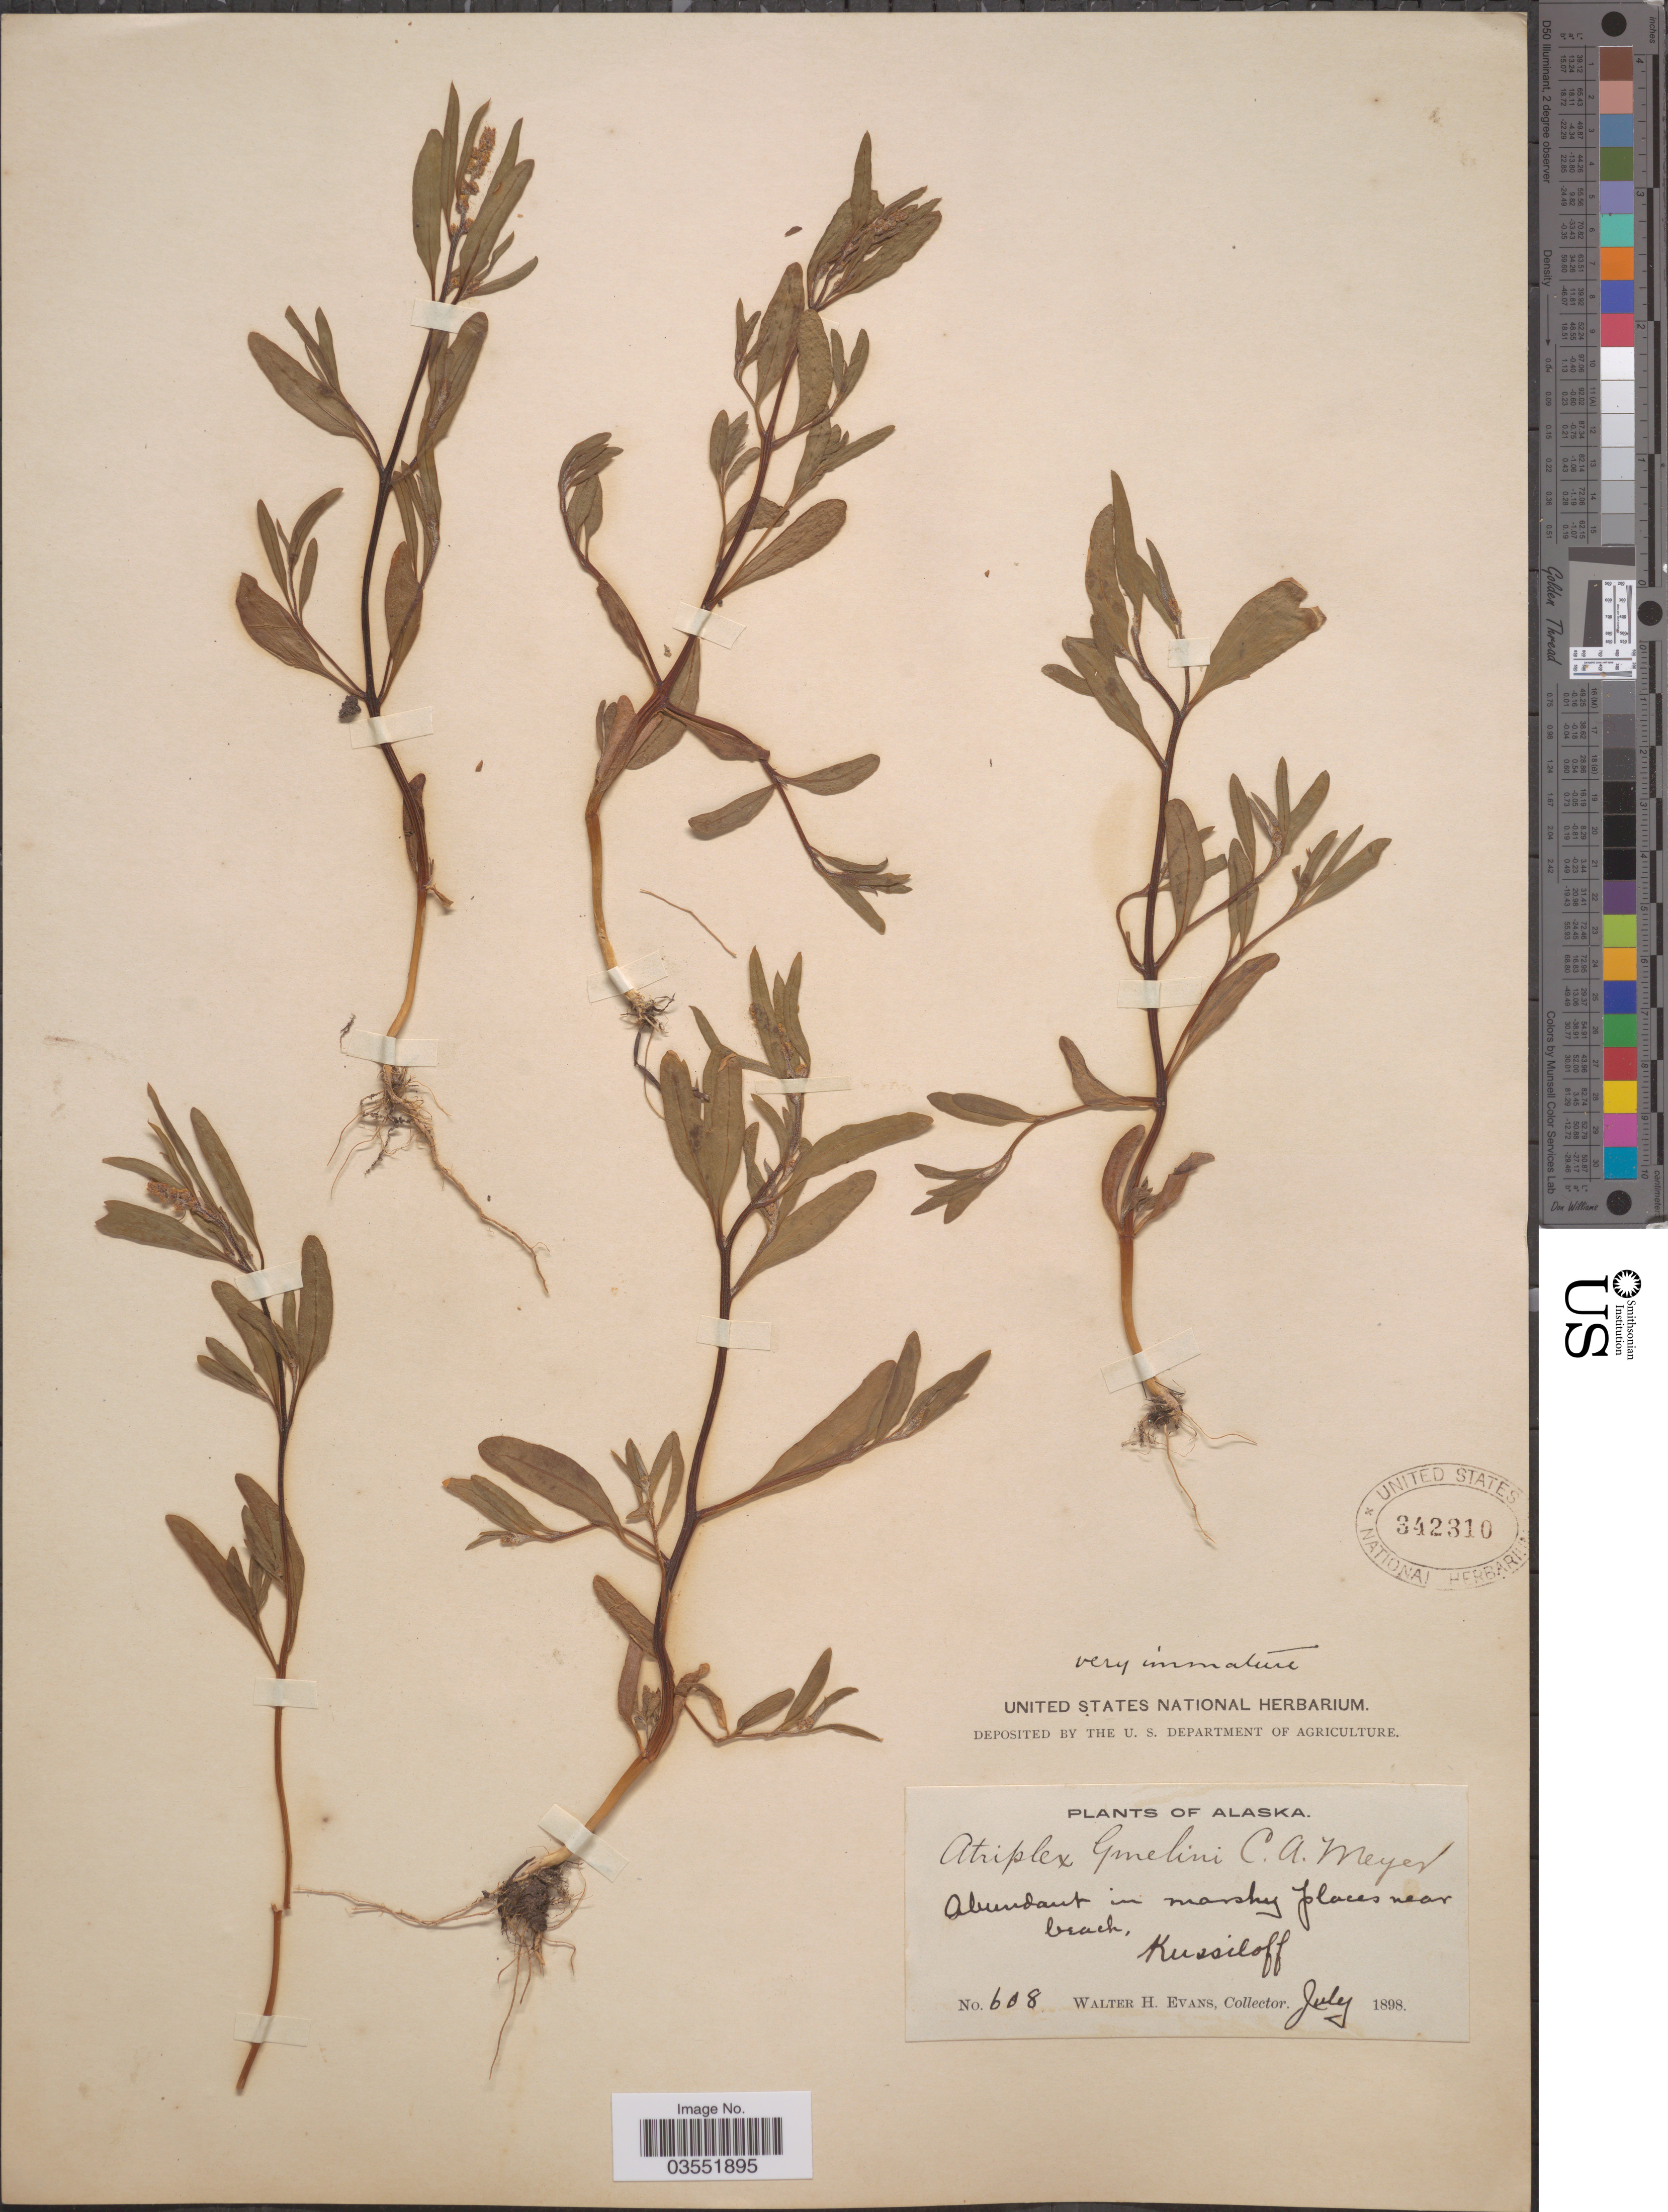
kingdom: Plantae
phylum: Tracheophyta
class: Magnoliopsida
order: Caryophyllales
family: Amaranthaceae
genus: Atriplex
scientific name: Atriplex gmelinii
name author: C.A. Mey. ex Bong.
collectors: W. H. Evans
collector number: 608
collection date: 1898-07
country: United States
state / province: Alaska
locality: Abundant in marshy places near beach, Kussiloff.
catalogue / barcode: US 342310